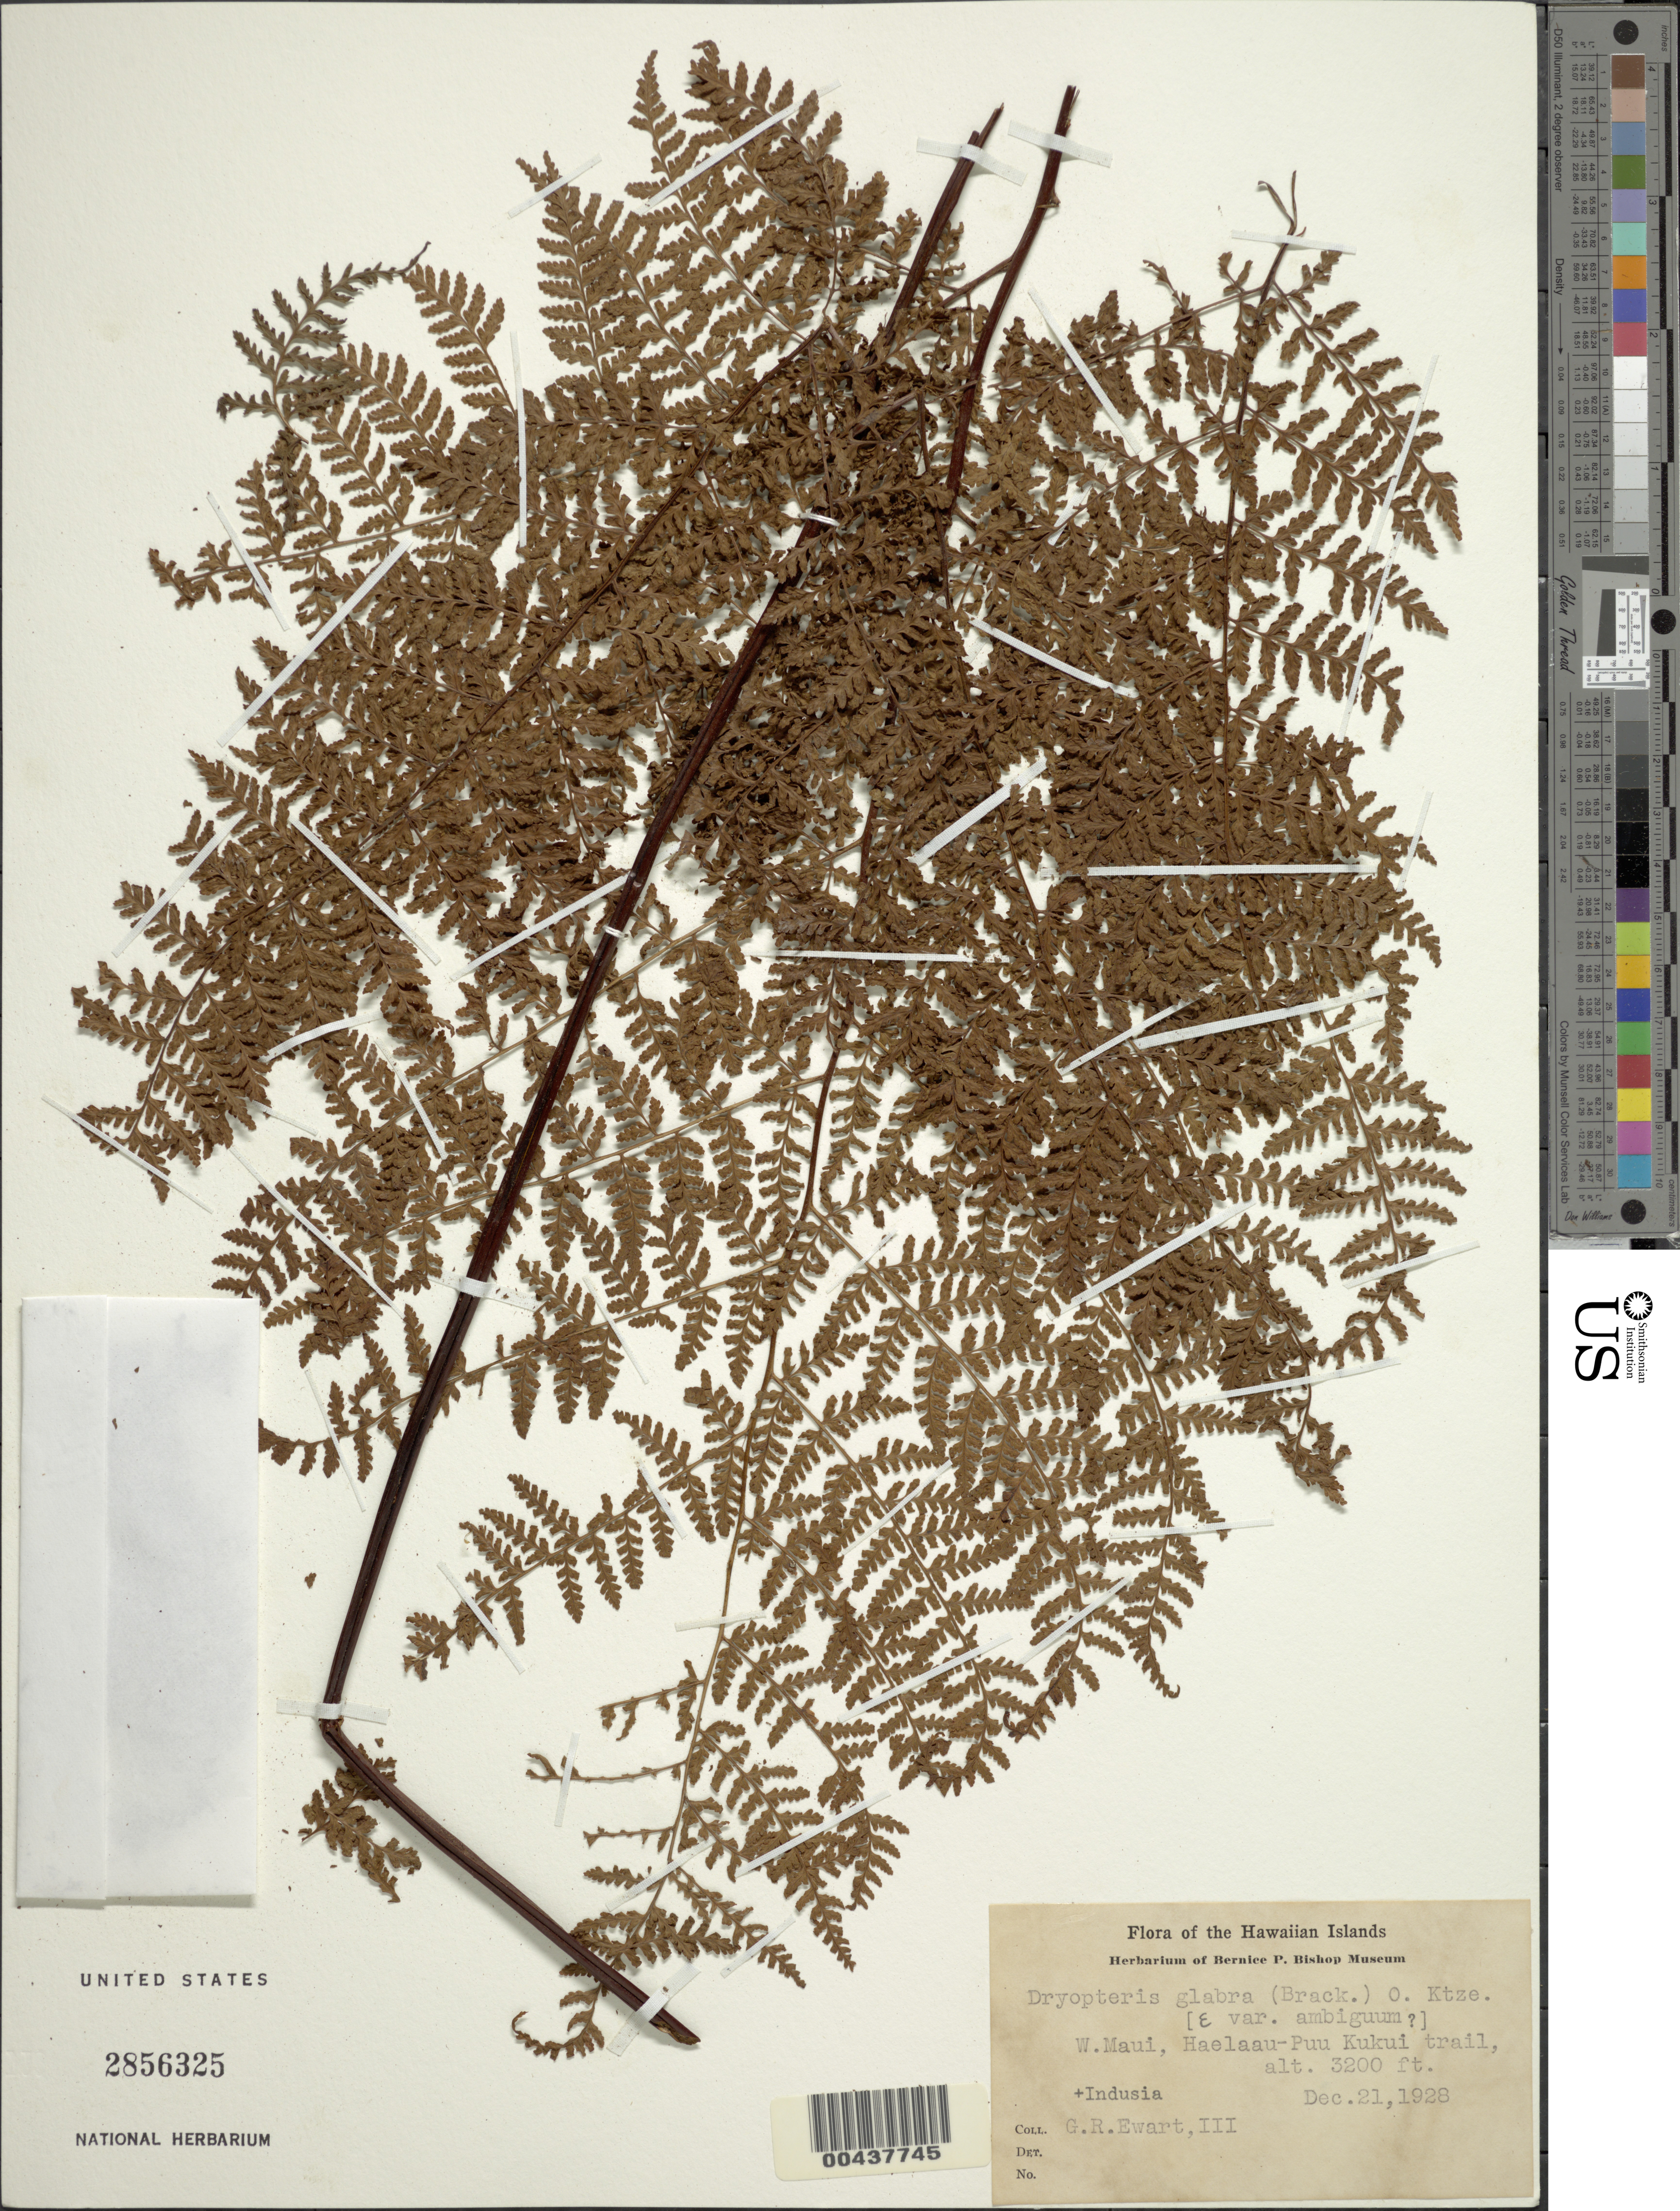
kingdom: Plantae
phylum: Tracheophyta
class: Polypodiopsida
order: Polypodiales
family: Dryopteridaceae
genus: Dryopteris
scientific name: Dryopteris glabra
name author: (Brack.) Kuntze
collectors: G. Ewart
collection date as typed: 21 Dec 1928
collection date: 1928-12-21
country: United States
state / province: Hawaii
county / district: Maui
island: Maui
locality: W Maui, Haelaau-Puu Kukui trail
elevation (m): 975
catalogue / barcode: US 2856325